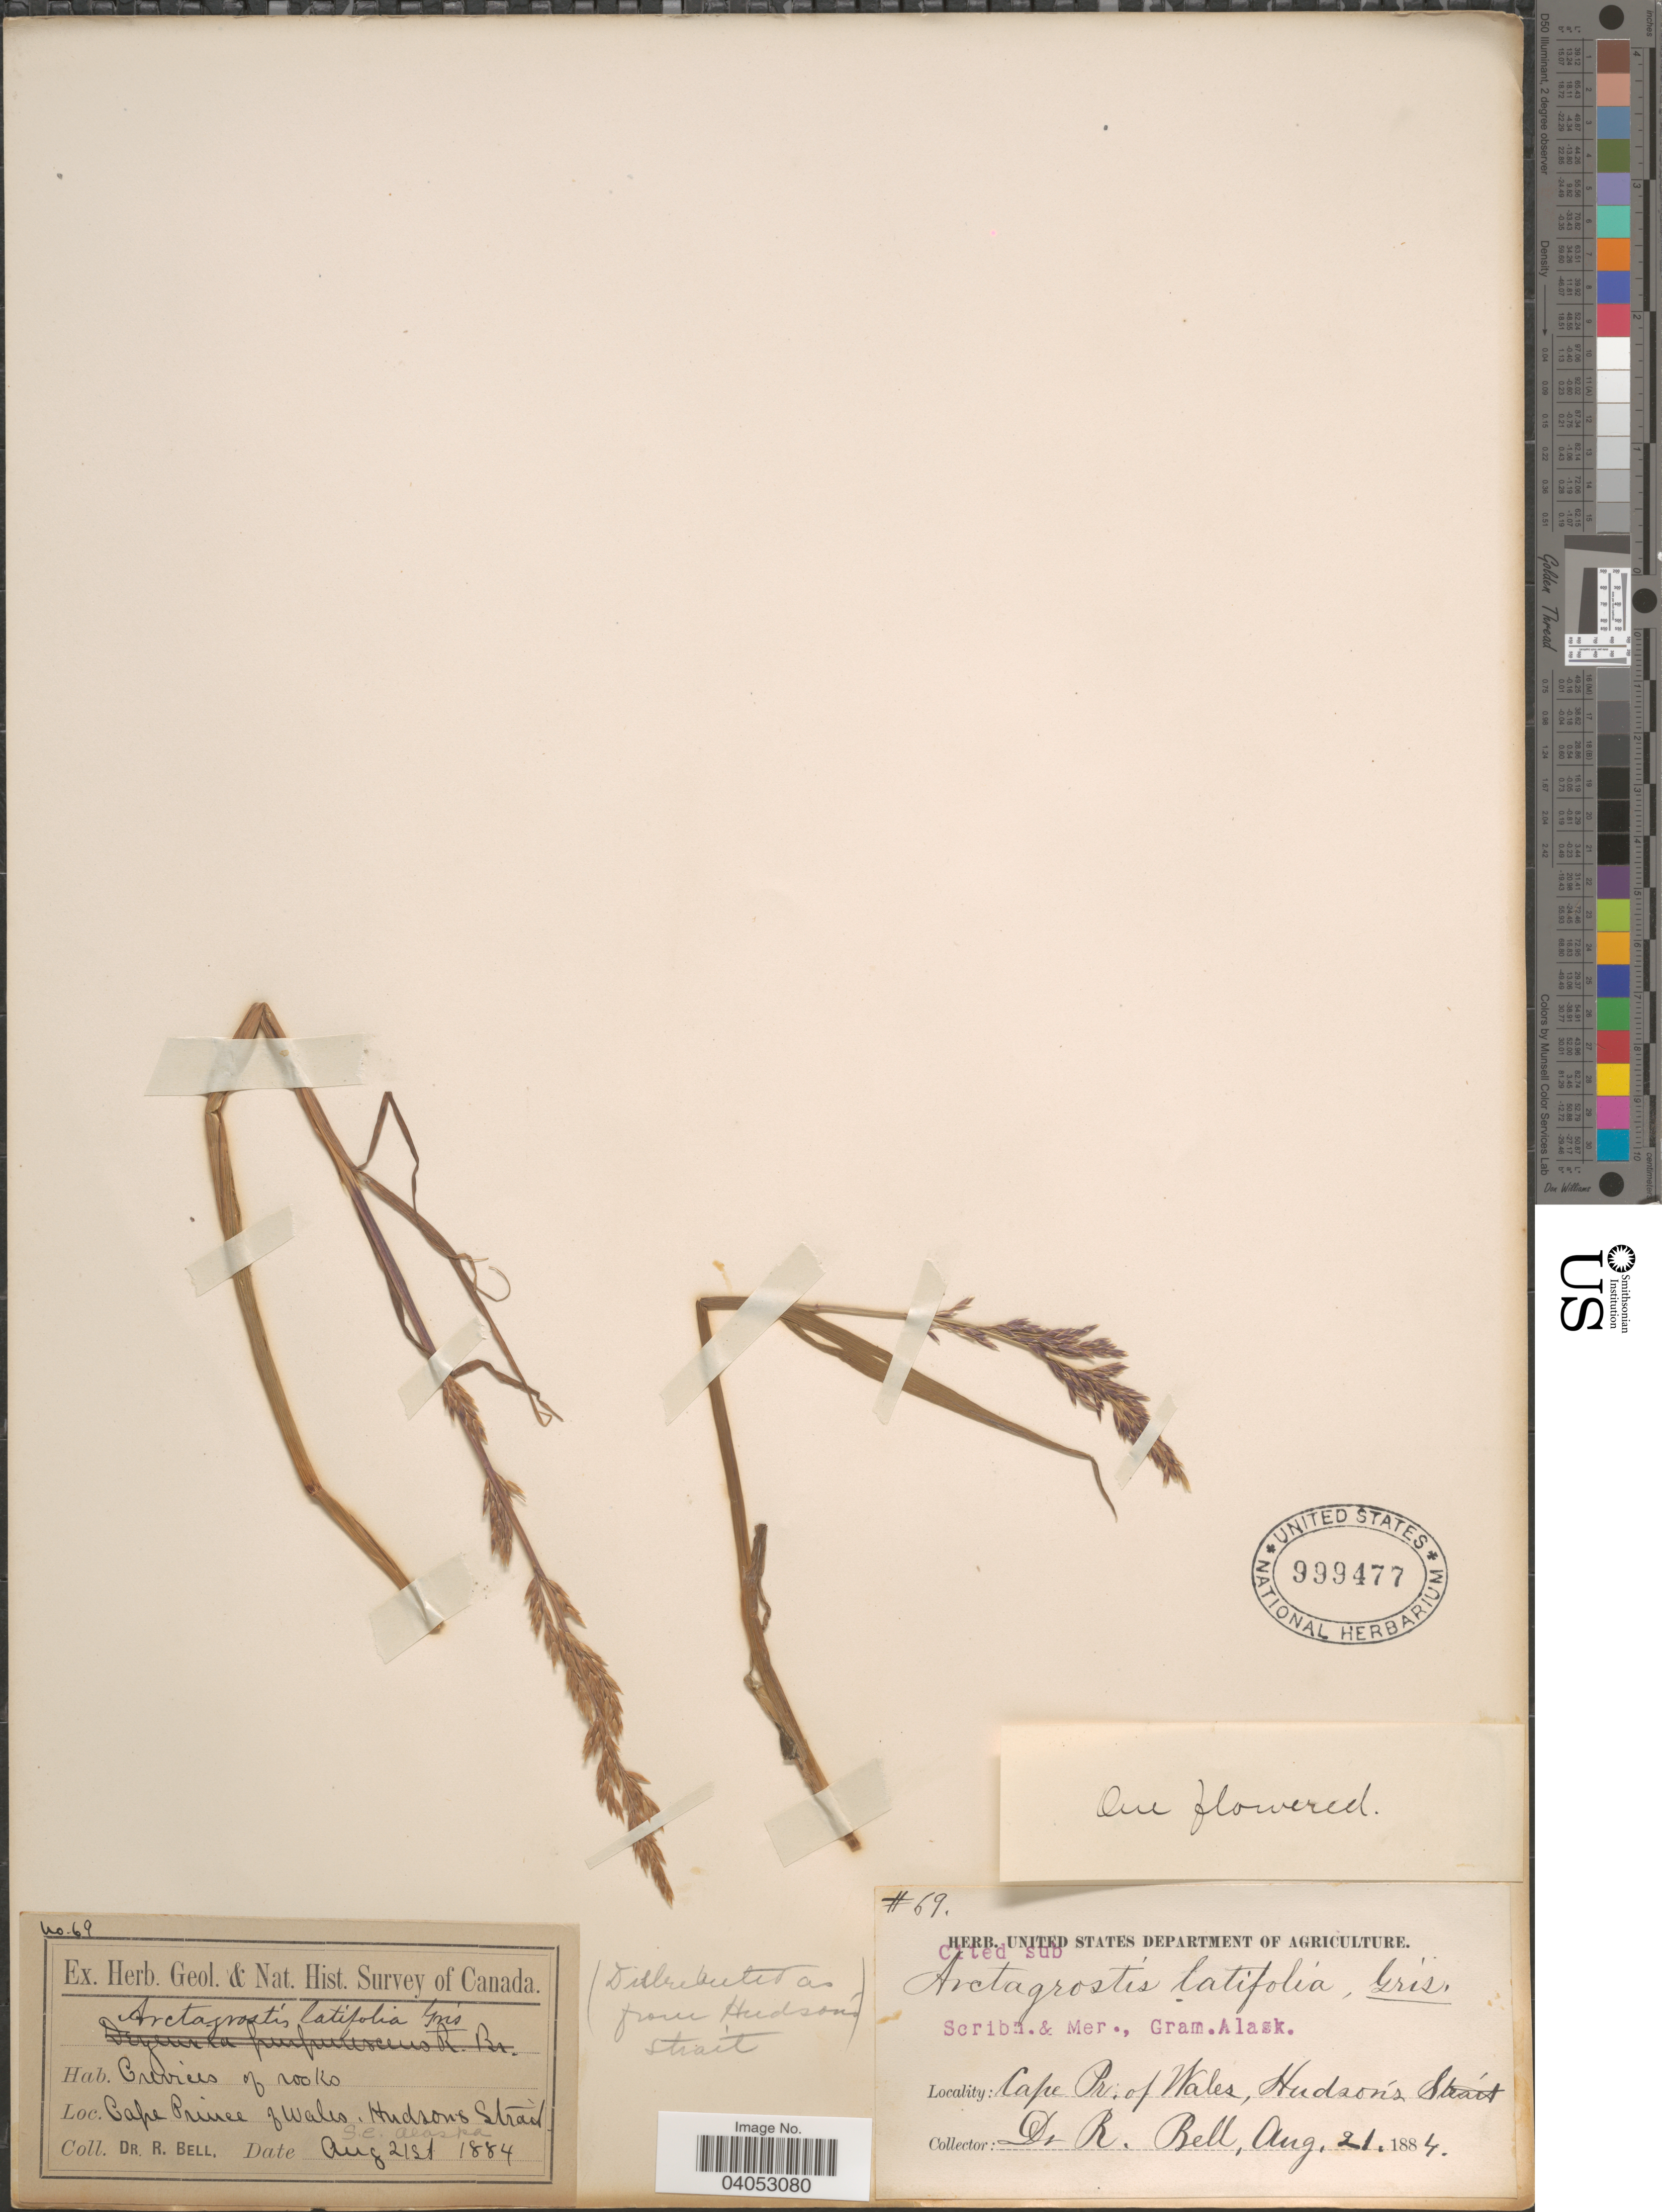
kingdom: Plantae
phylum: Tracheophyta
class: Liliopsida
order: Poales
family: Poaceae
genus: Arctagrostis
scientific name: Arctagrostis latifolia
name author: (R. Br.) Griseb.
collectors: C. R. Bell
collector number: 69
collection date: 1884-08-21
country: United States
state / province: Alaska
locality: Cape Prince of Wales, Hudson's Strait. S.E. Alaska.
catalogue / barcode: US 999477